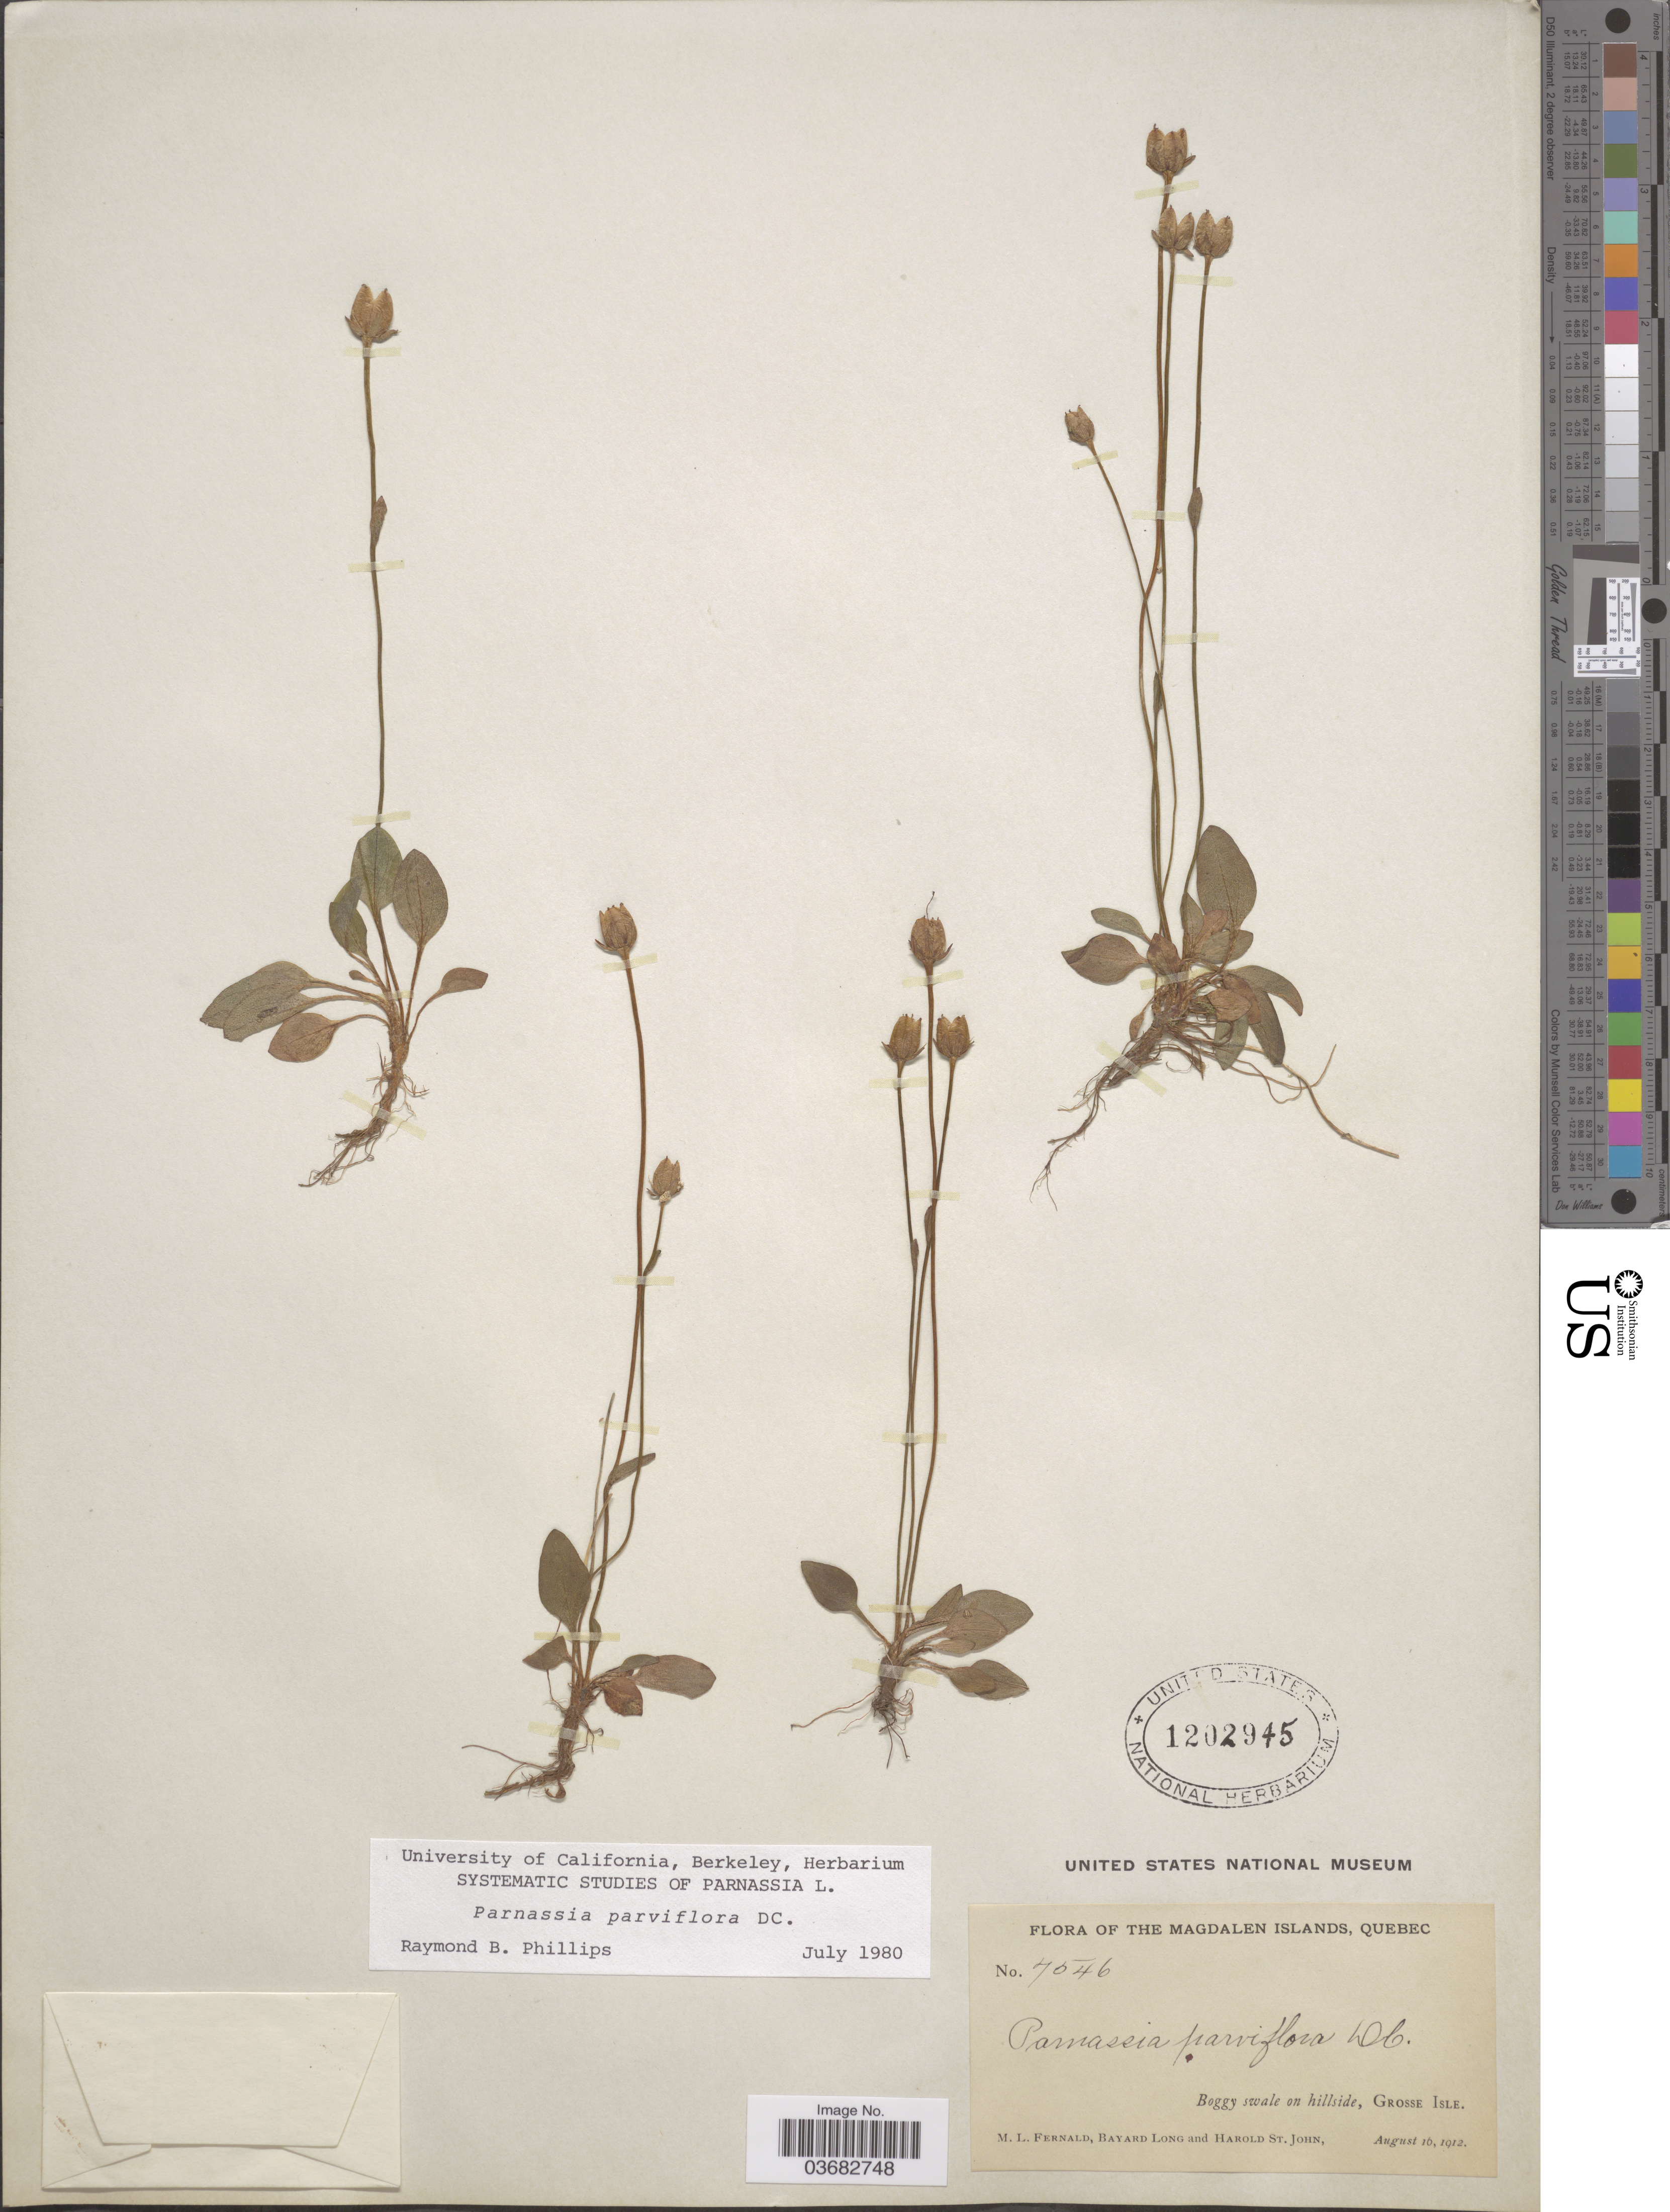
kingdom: Plantae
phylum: Tracheophyta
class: Magnoliopsida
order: Celastrales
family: Parnassiaceae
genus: Parnassia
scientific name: Parnassia parviflora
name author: DC.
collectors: M. L. Fernald, B. Long & H. St. John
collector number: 4546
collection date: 1912-08-16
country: Canada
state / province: Quebec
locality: Magdalen Islands. Boggy swale on hillside, Grosse Isle.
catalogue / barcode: US 1202945